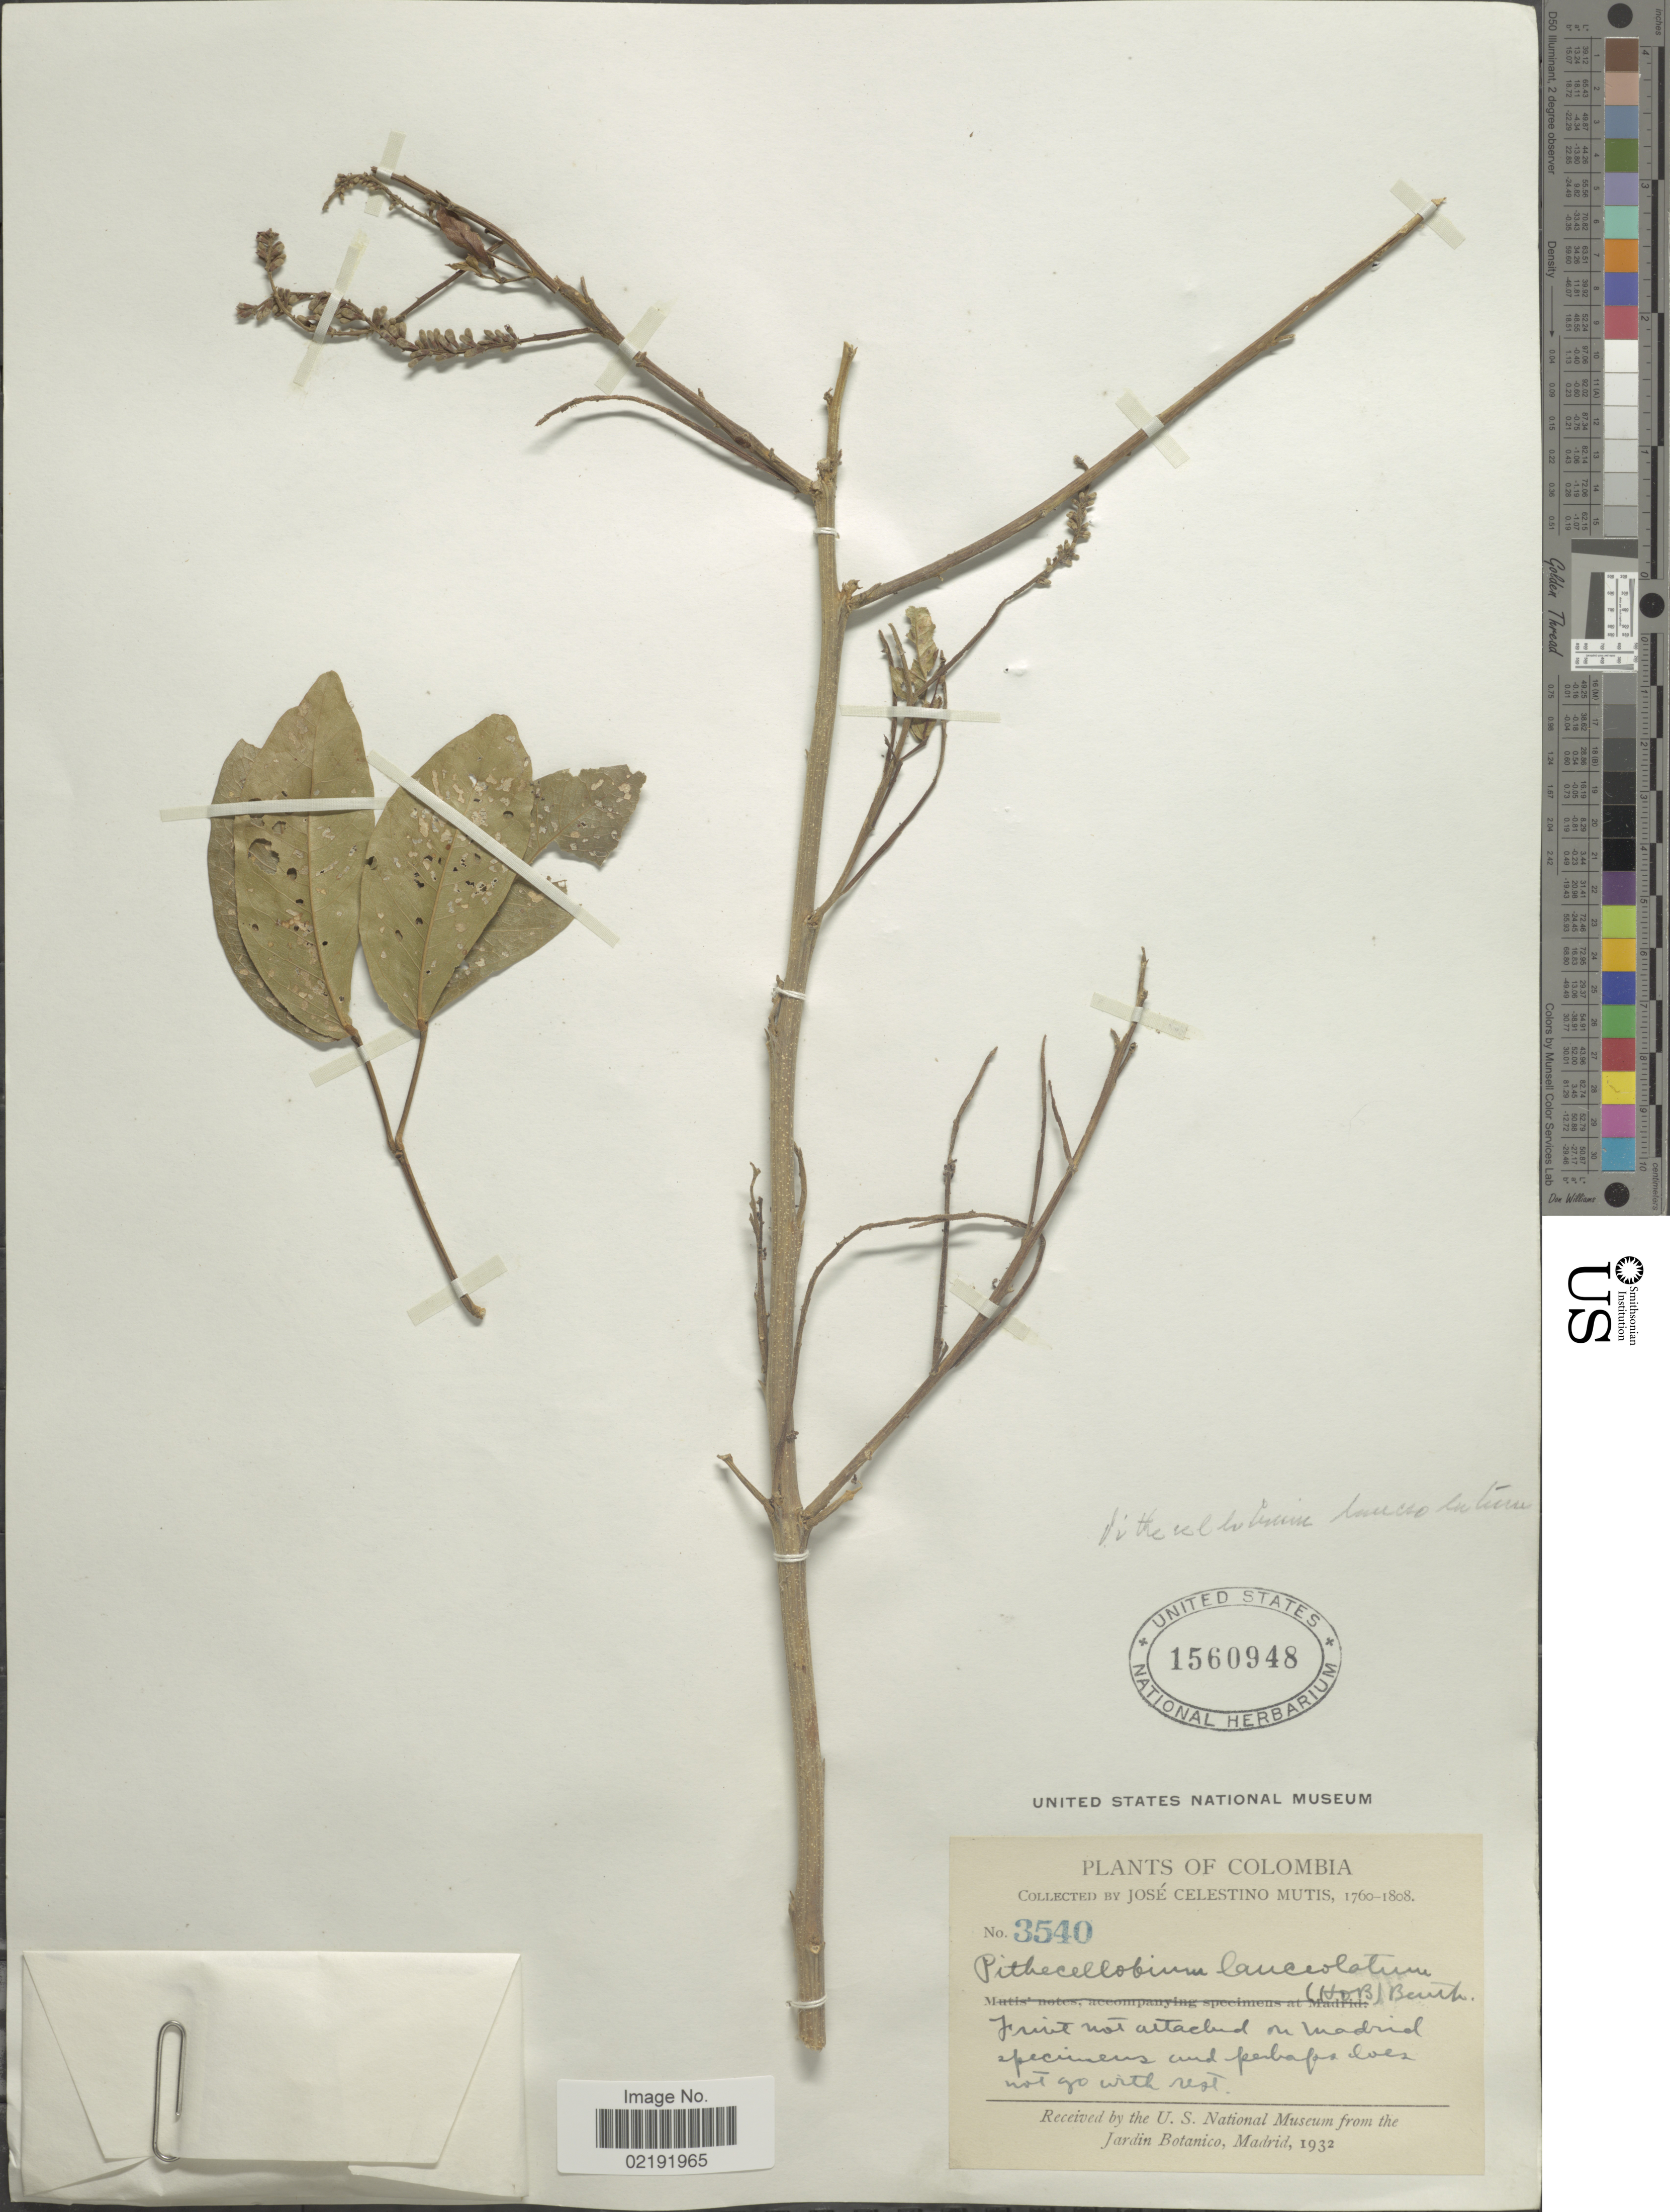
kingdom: Plantae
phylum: Tracheophyta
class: Magnoliopsida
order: Fabales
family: Fabaceae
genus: Pithecellobium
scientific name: Pithecellobium lanceolatum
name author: (Humb. & Bonpl. ex Willd.) Benth.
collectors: J. C. B. Mutis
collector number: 3540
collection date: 1760/1808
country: Colombia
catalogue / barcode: US 1560948